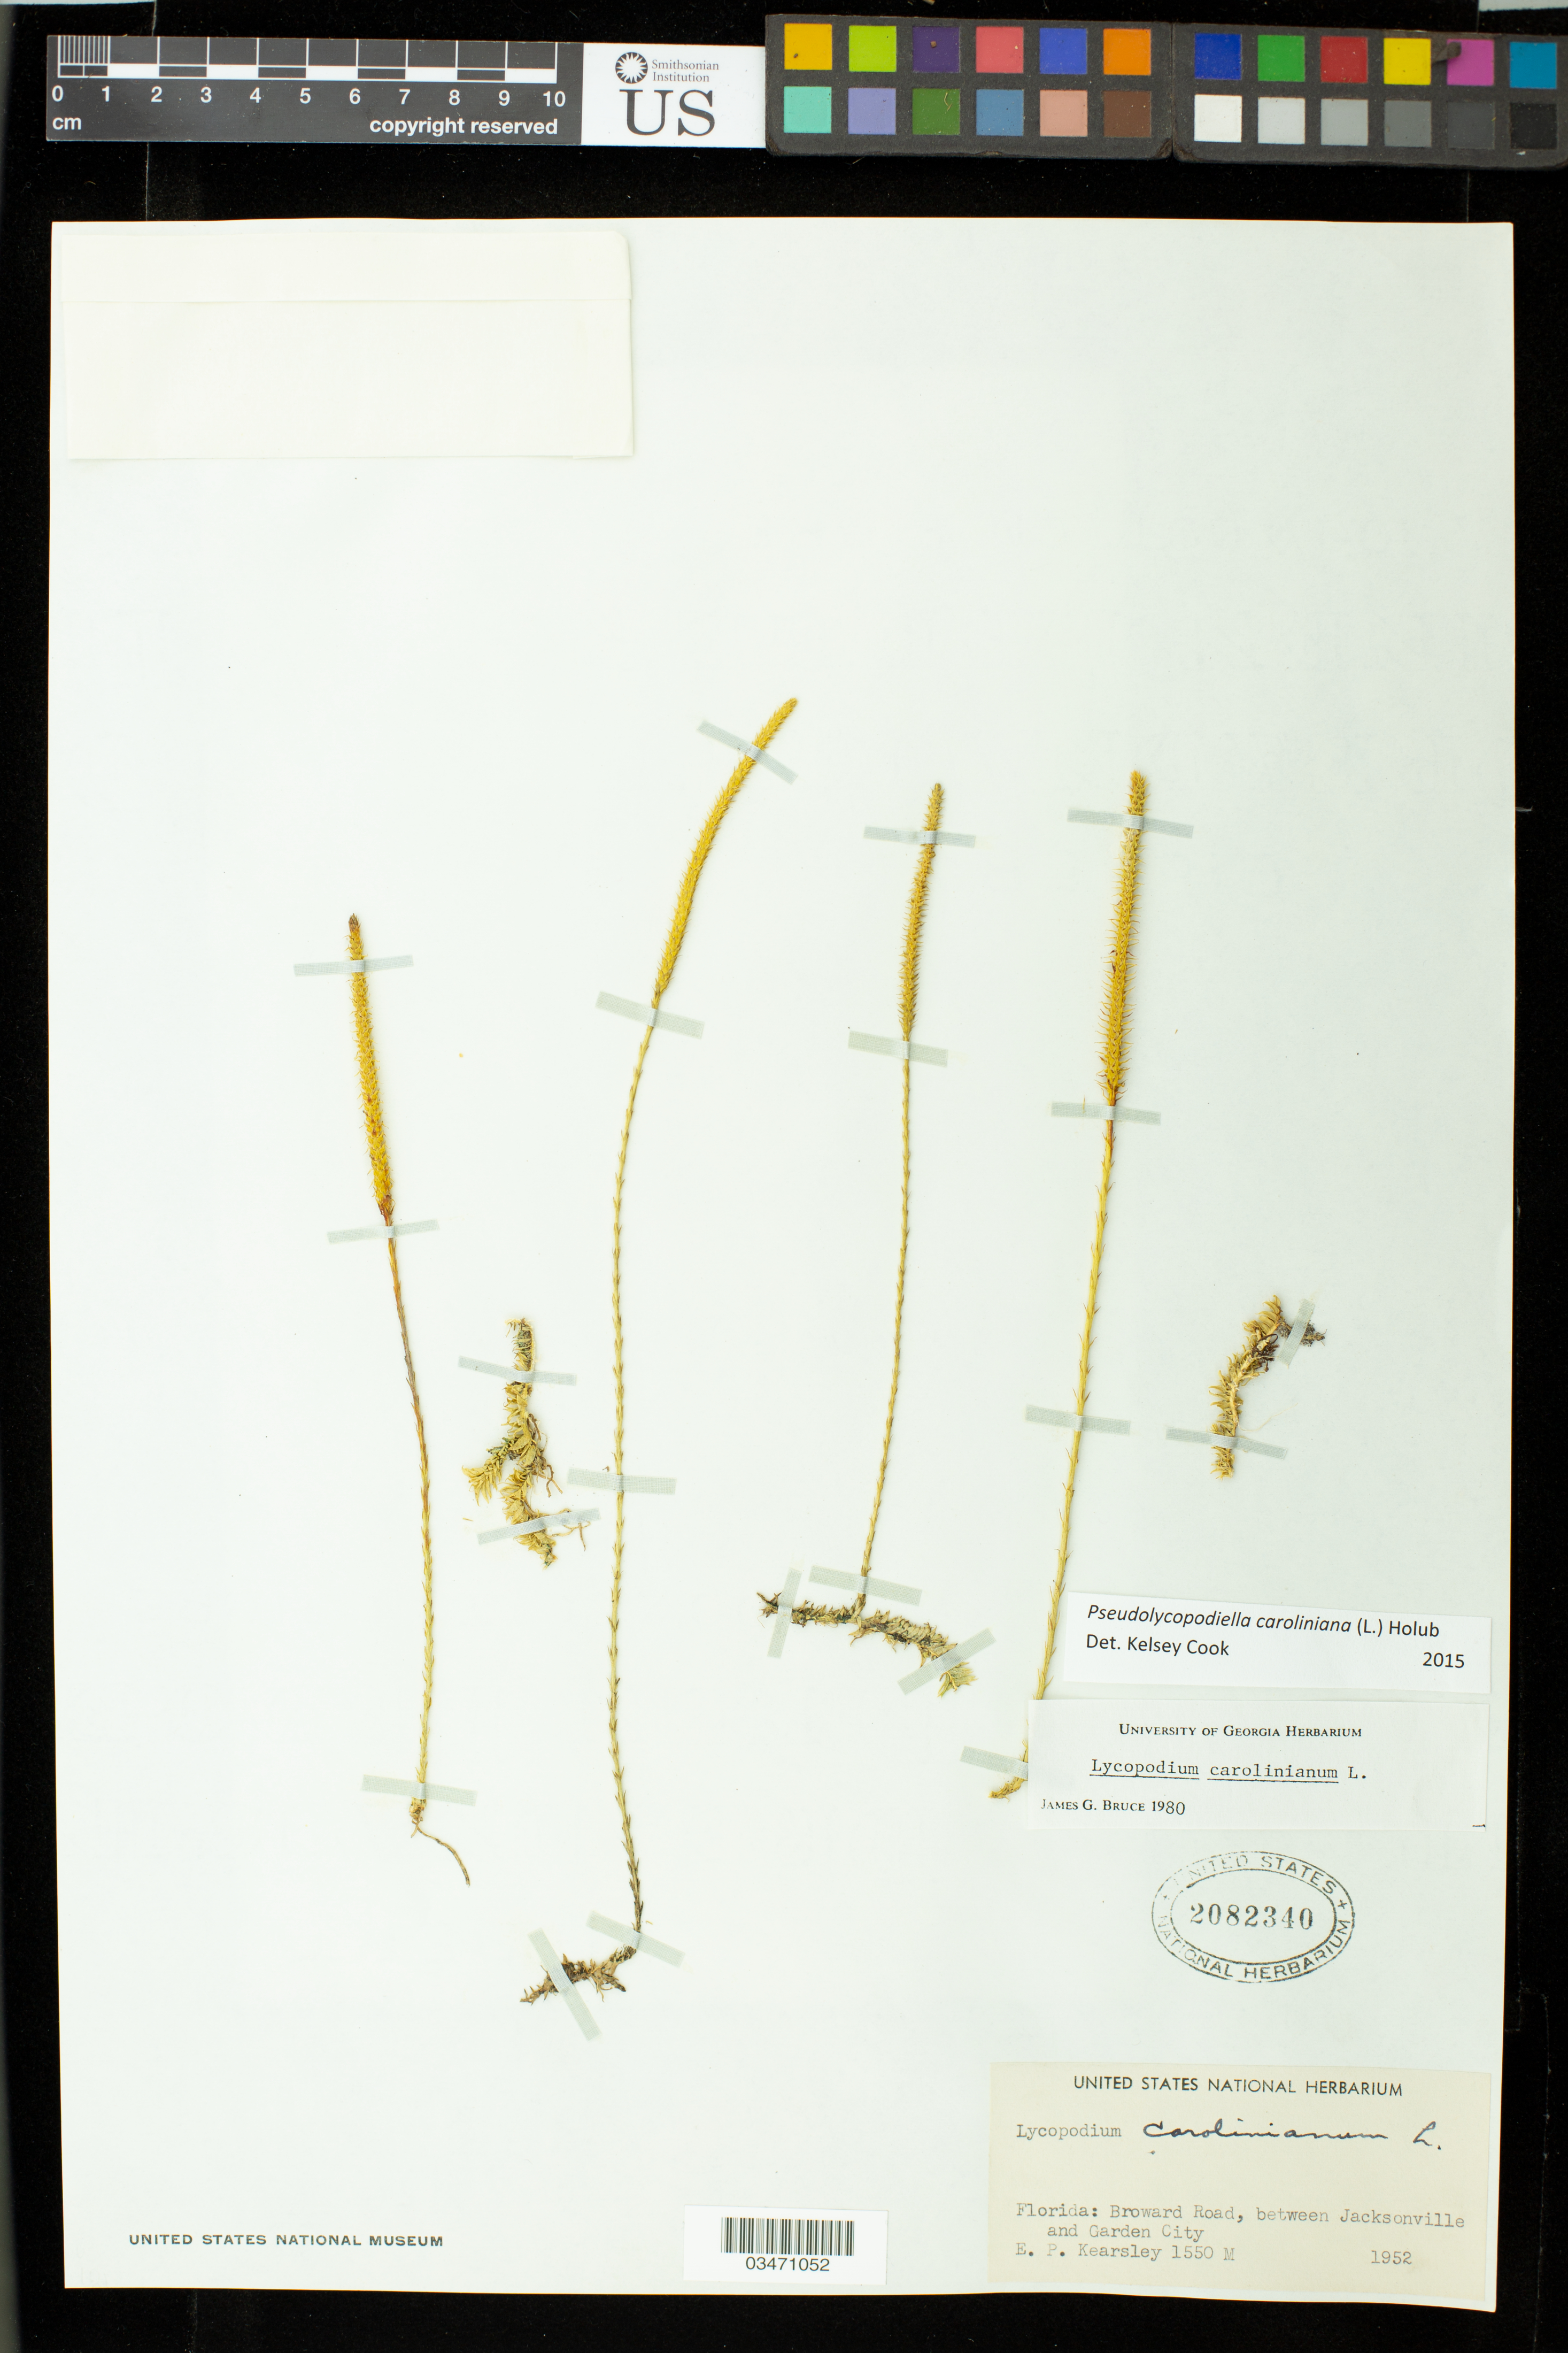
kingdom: Plantae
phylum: Tracheophyta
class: Lycopodiopsida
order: Lycopodiales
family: Lycopodiaceae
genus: Pseudolycopodiella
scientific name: Pseudolycopodiella caroliniana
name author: (L.) Holub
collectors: E. Kearsley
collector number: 1550M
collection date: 1952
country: United States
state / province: Florida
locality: Broward Road, between Jacksonville and Garden City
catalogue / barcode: US 2082340